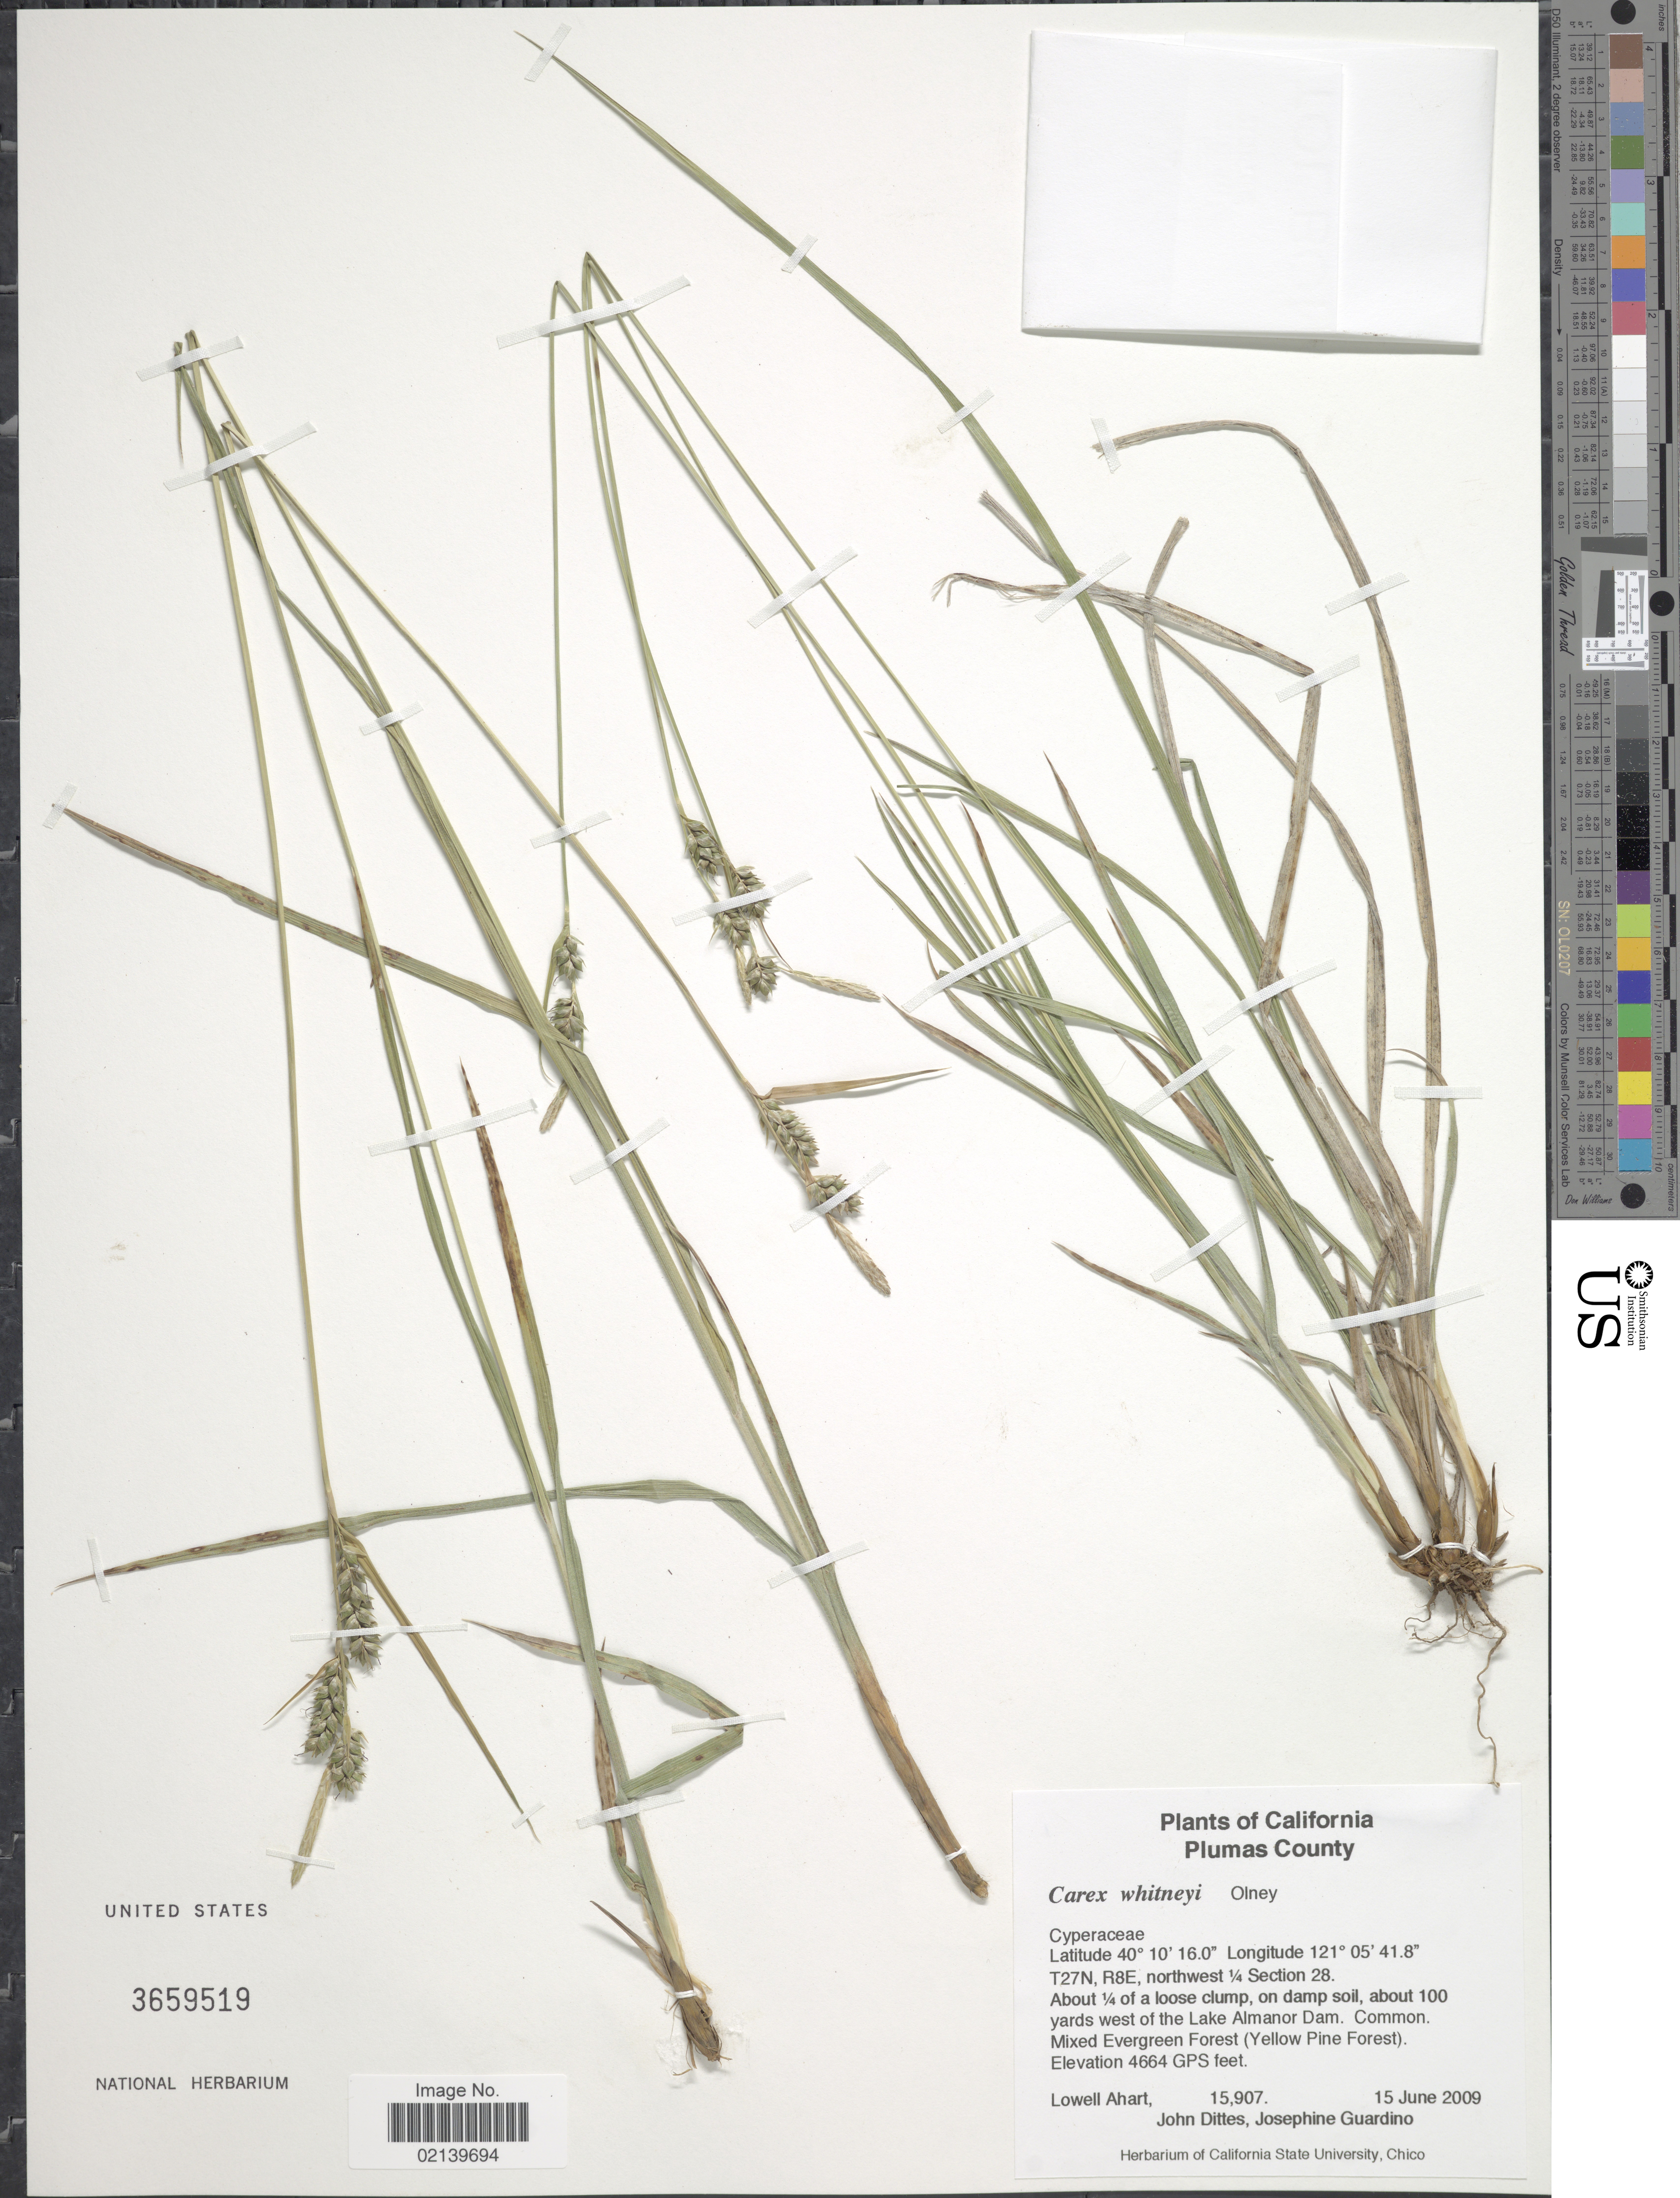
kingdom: Plantae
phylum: Tracheophyta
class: Liliopsida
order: Poales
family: Cyperaceae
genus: Carex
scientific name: Carex whitneyi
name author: Olney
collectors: L. Ahart, J. Dittes & J. Guardino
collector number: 15907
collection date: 2009-06-15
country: United States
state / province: California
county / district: Plumas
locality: Plumas County, T27N, R8E, northwest ¼ Section 28. About ¼ of a loose clump, on damp soil, about 100 yards west of the Lake Almanor Dam.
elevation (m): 1422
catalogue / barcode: US 3659519